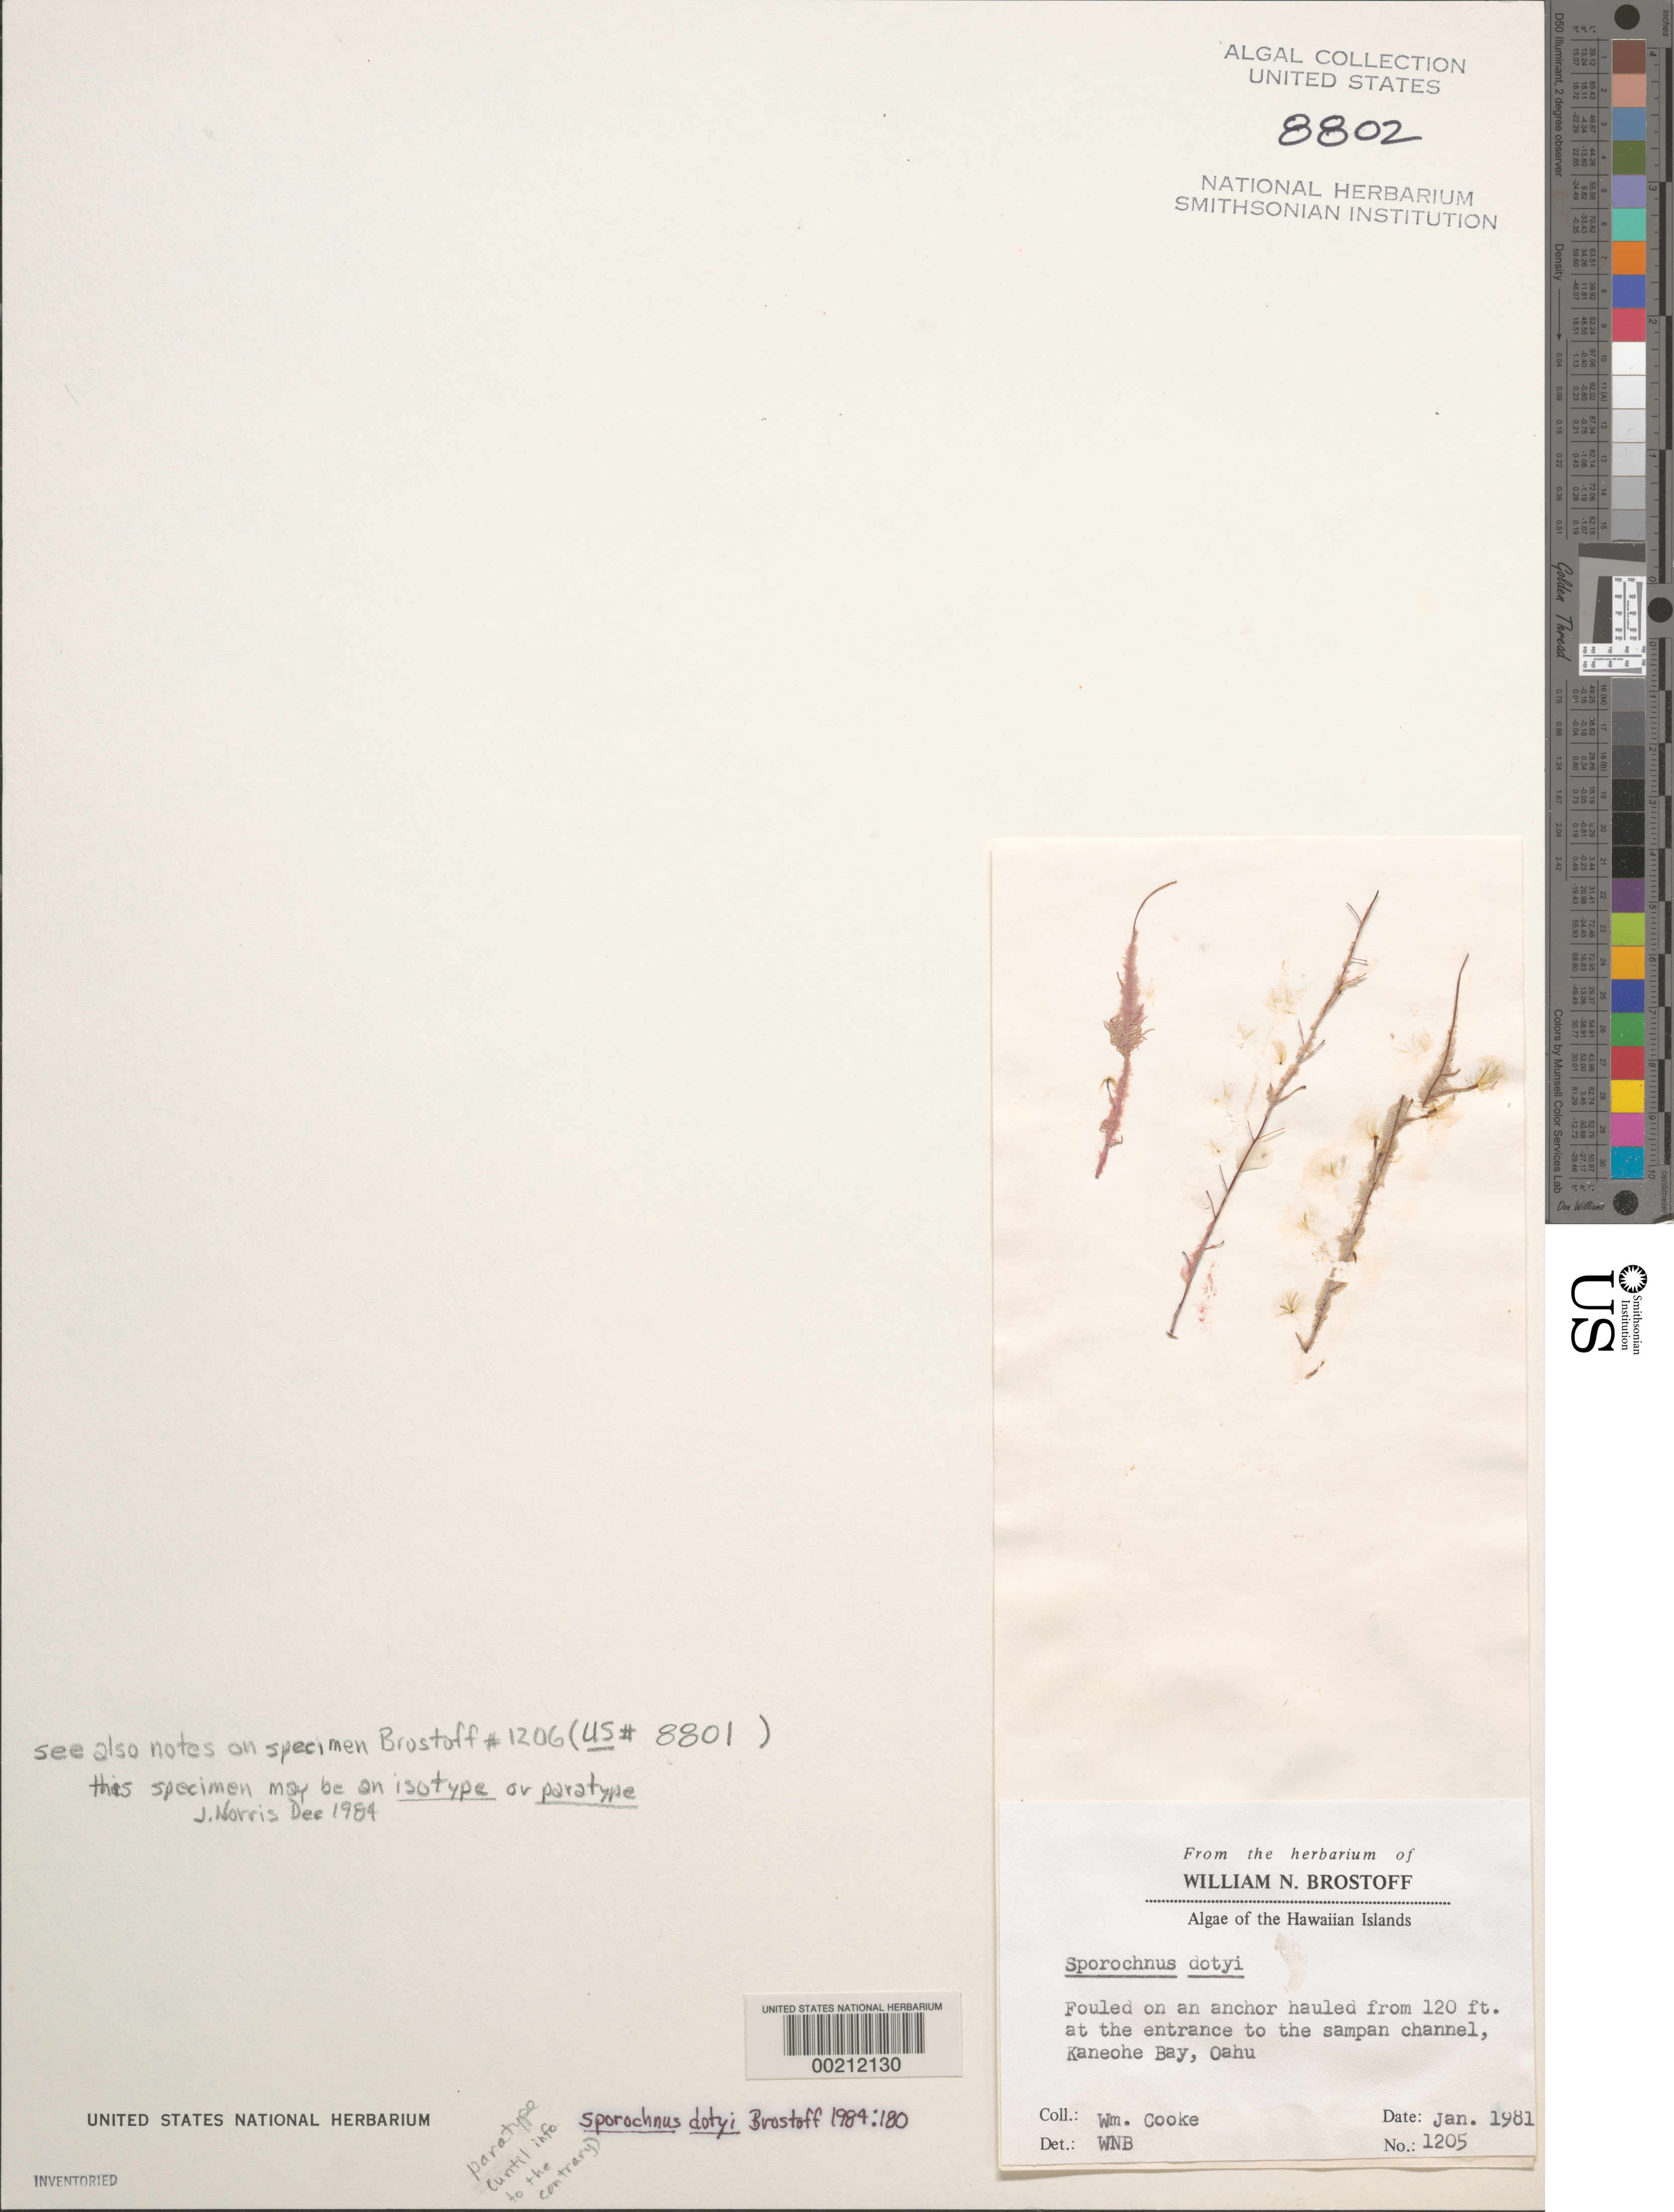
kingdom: Chromista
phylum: Ochrophyta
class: Phaeophyceae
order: Sporochnales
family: Sporochnaceae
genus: Sporochnus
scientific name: Sporochnus dotyi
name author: Brostoff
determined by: Brostoff, W. N.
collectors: W. Cooke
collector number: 1205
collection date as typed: Jan 1981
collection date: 1981-01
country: United States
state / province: Hawaii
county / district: Honolulu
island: Oahu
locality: Kaneohe Bay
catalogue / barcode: US 8802